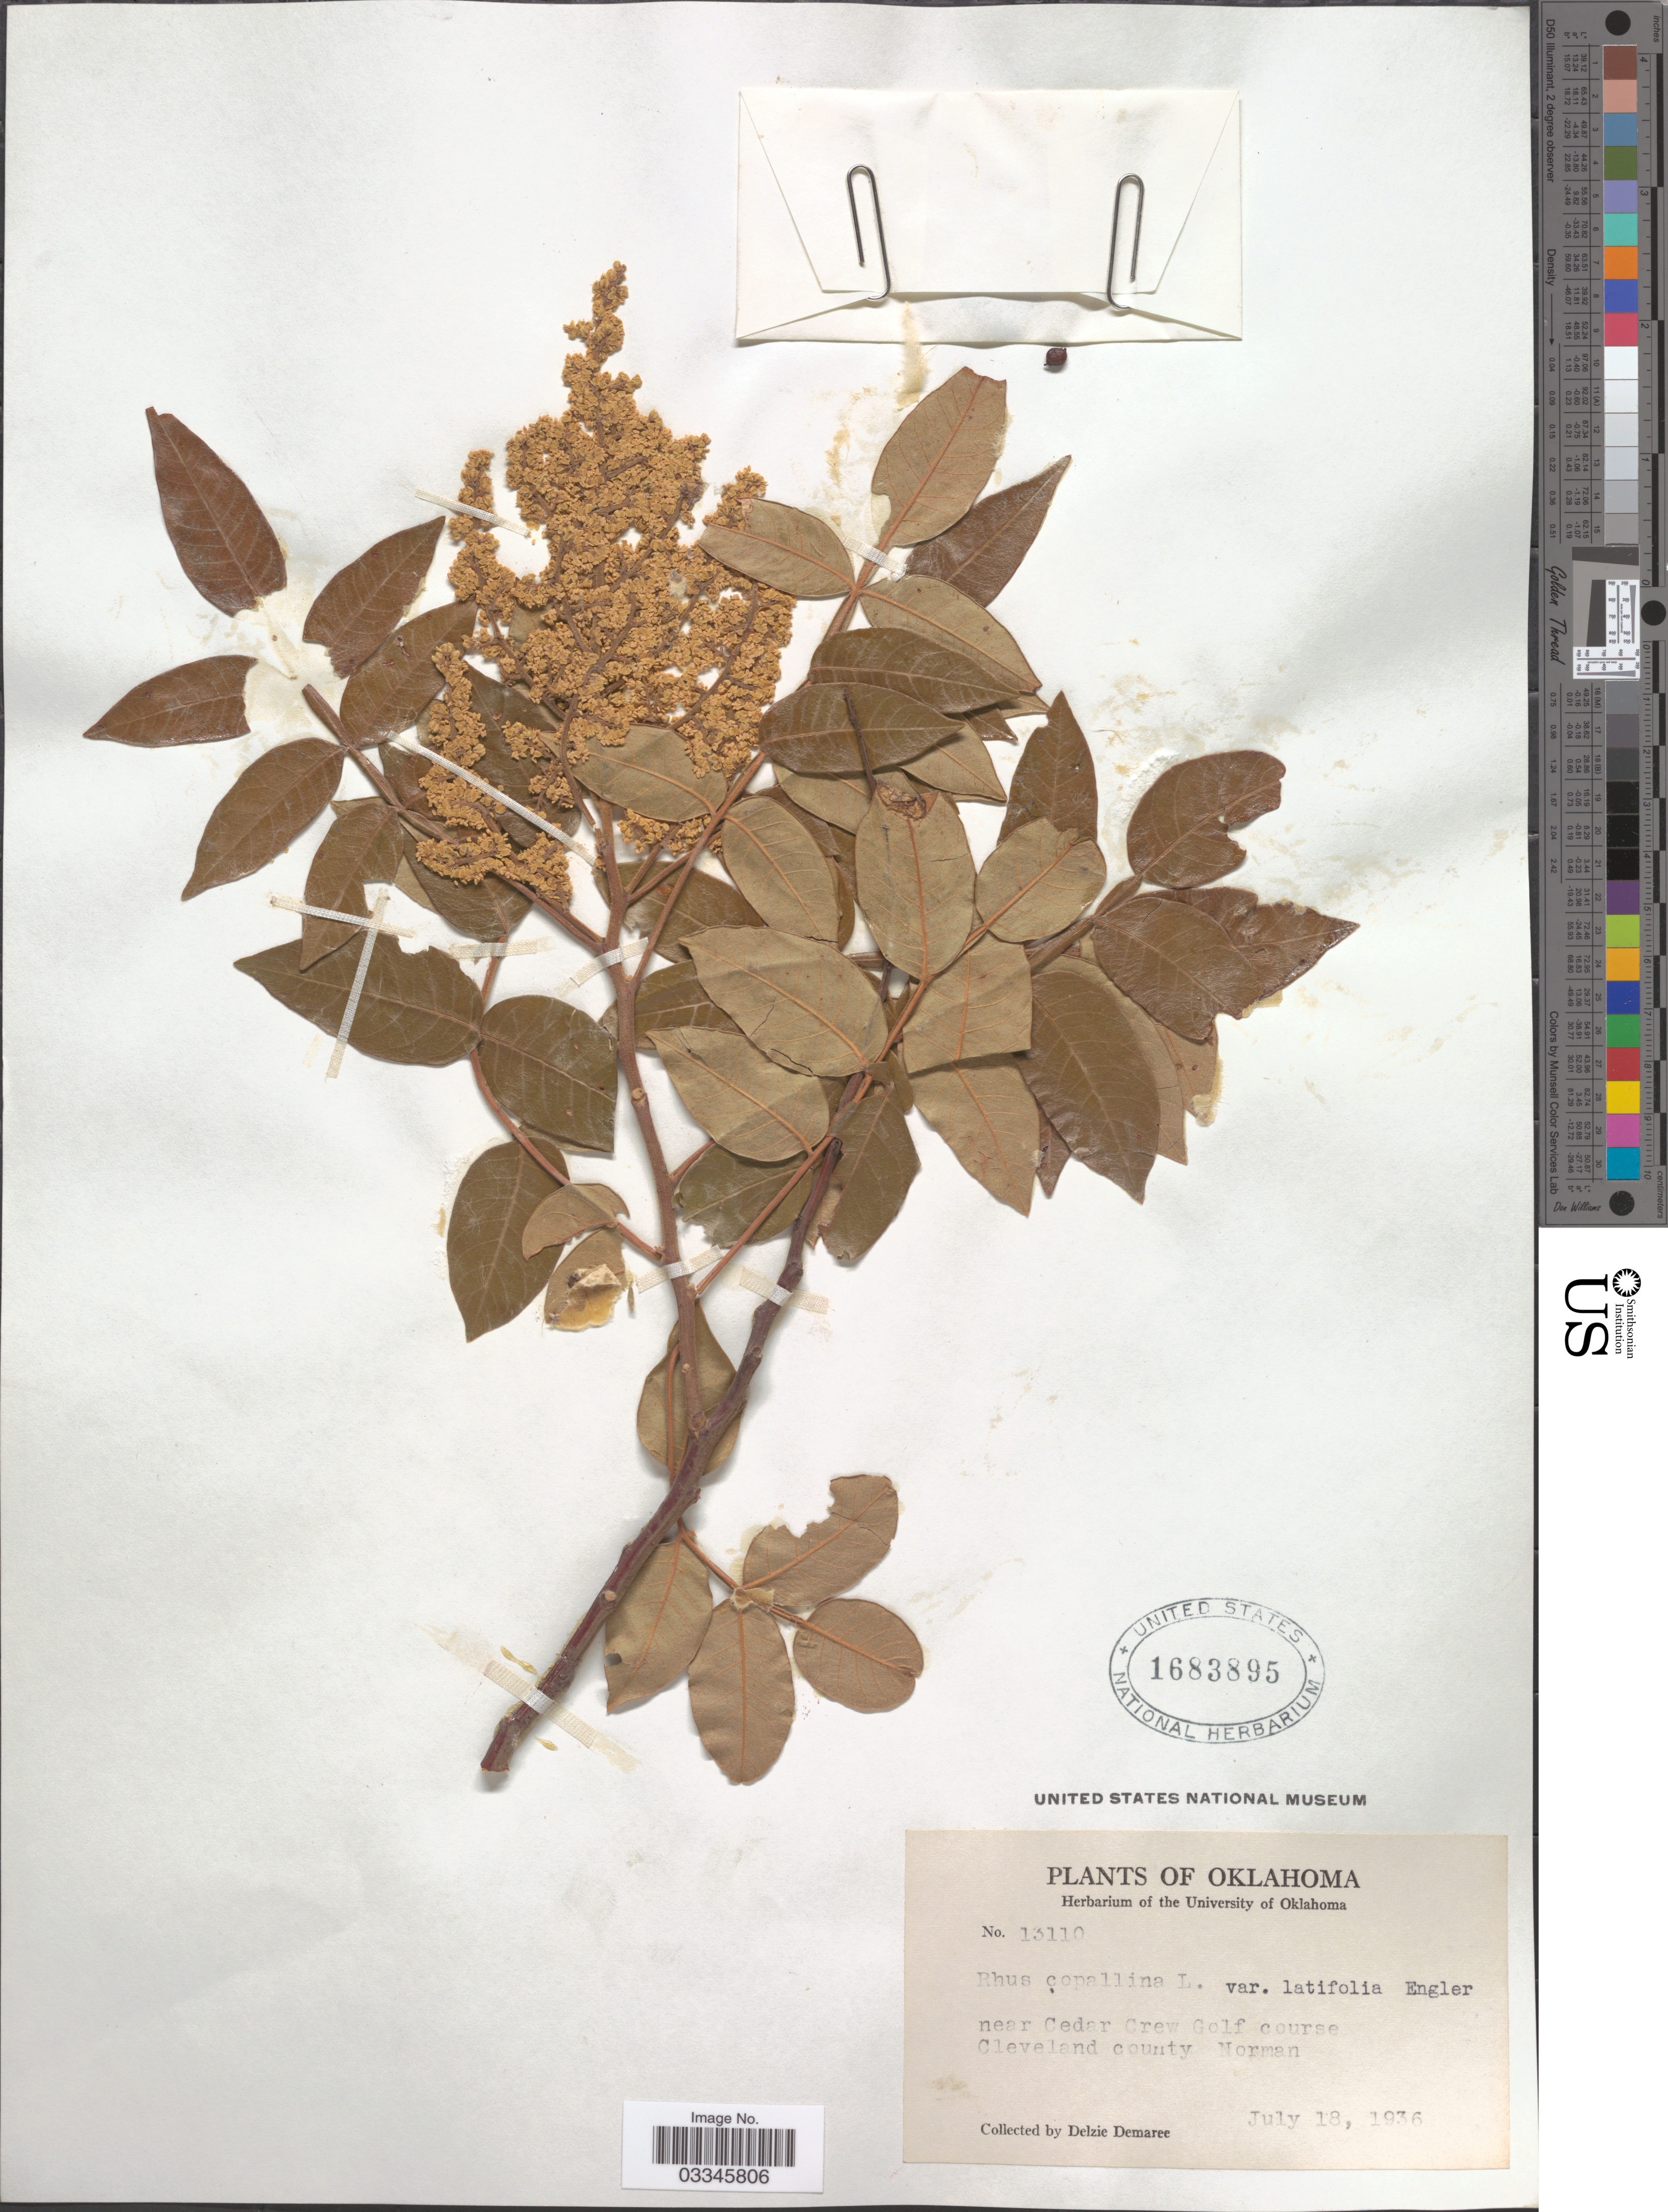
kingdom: Plantae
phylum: Tracheophyta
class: Magnoliopsida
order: Sapindales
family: Anacardiaceae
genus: Rhus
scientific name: Rhus copallinum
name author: L.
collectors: D. Demaree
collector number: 13110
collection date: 1936-07-18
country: United States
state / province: Oklahoma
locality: Near Cedar Crew Golf course Cleveland county Norman.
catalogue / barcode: US 1683895